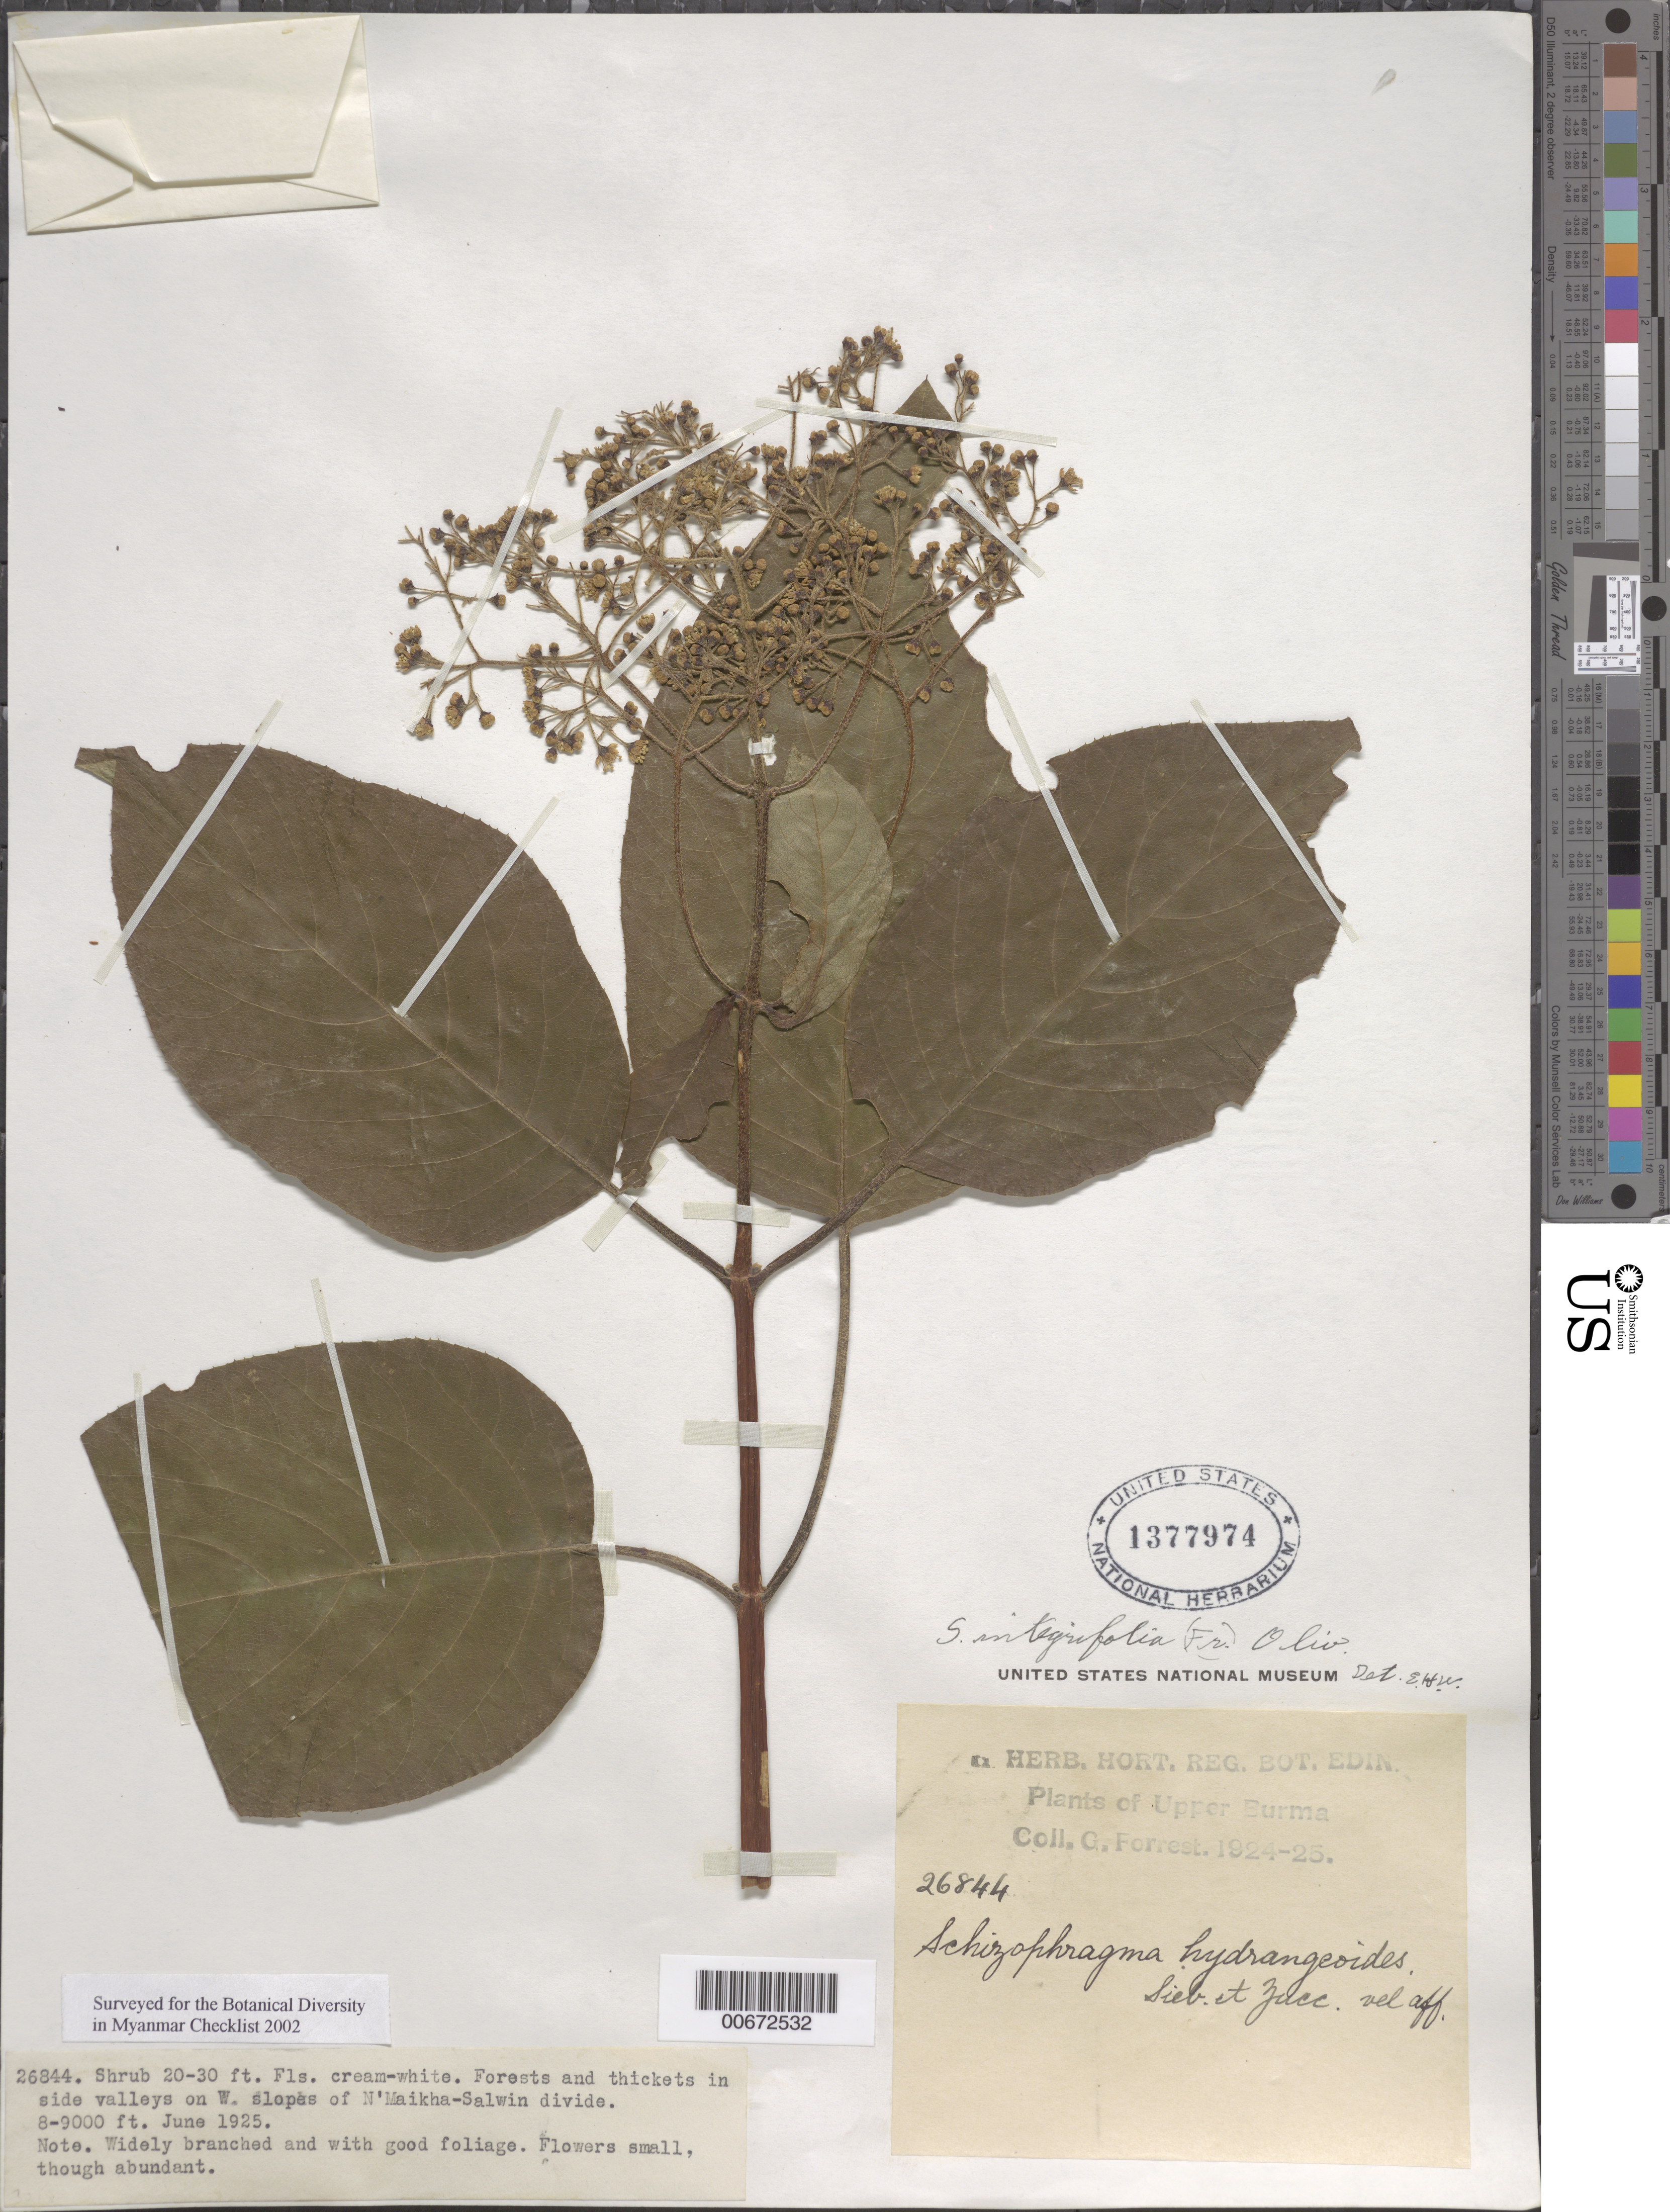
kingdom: Plantae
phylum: Tracheophyta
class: Magnoliopsida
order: Cornales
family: Hydrangeaceae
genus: Hydrangea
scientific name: Hydrangea ampla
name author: (Chun) Y. De Smet & Granados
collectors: G. Forrest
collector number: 26844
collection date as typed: Jun 1925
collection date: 1925-06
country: Myanmar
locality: Upper Burma, W flank of N'Maikha-Salwin Divide.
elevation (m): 2438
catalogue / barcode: US 1377974